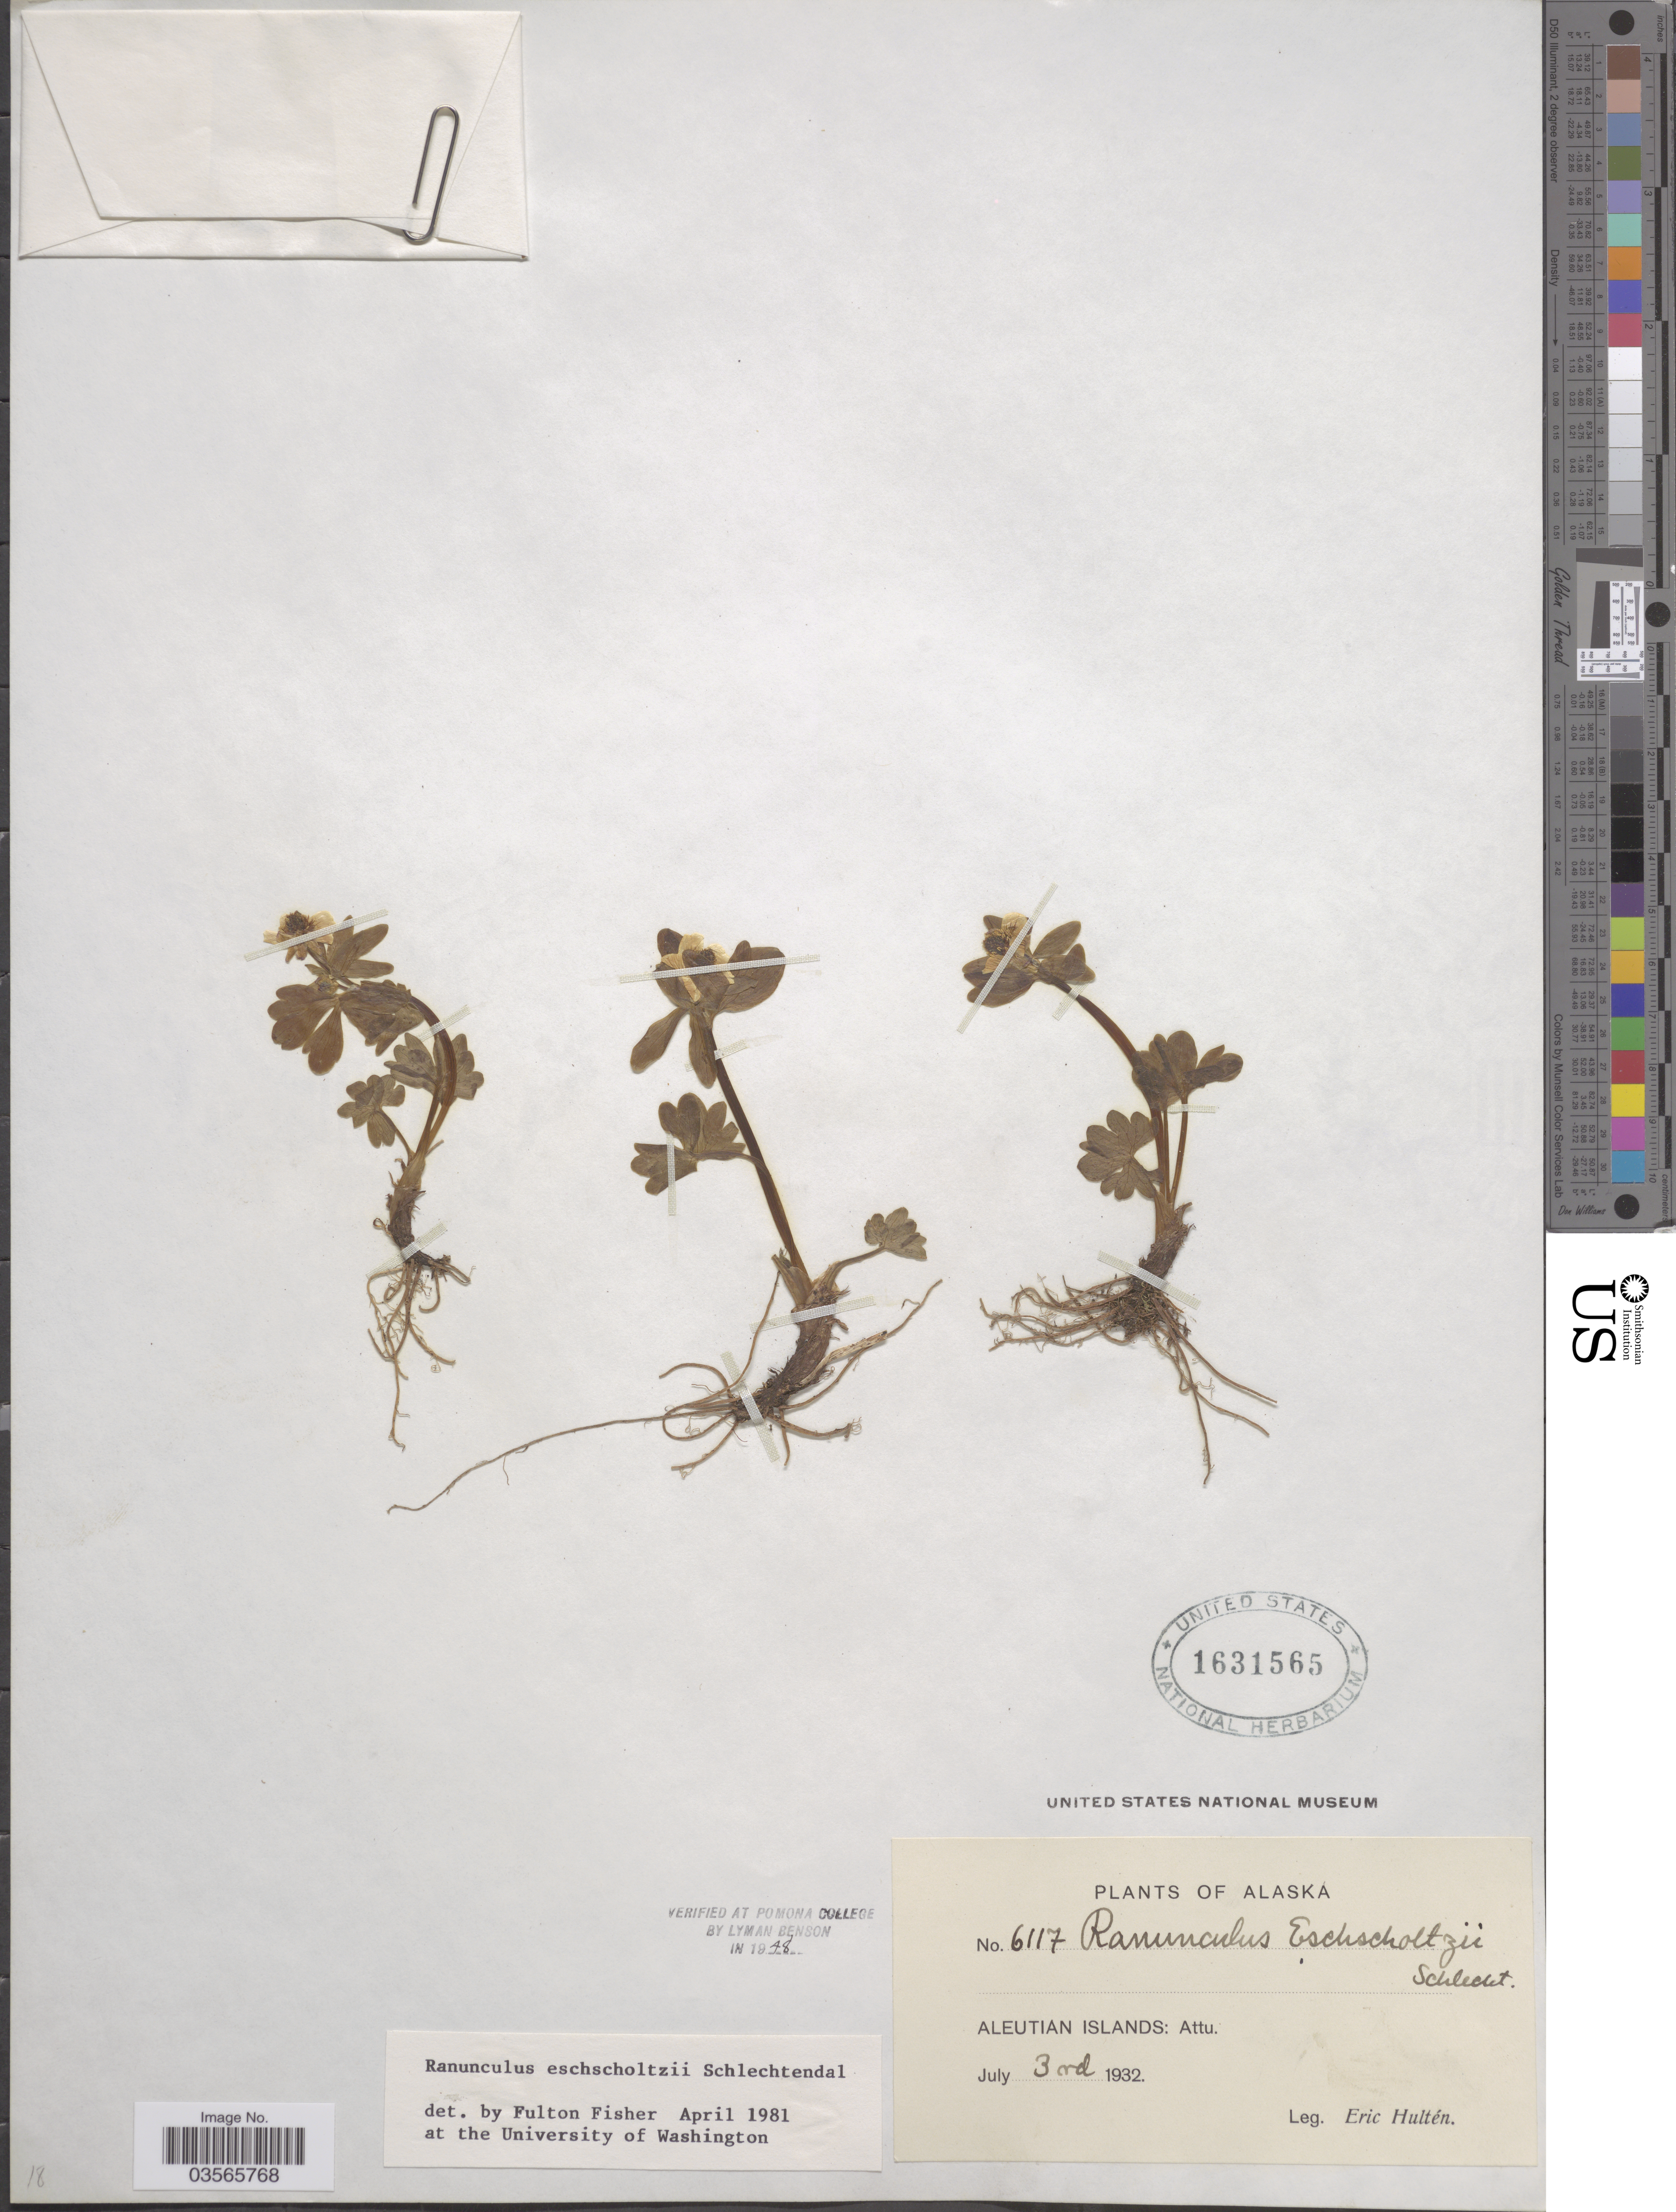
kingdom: Plantae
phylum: Tracheophyta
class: Magnoliopsida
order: Ranunculales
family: Ranunculaceae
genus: Ranunculus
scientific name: Ranunculus eschscholtzii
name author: Schltdl.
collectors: E. G. Hultén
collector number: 6117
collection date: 1932-07-03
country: United States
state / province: Alaska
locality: Aleutian Islands: Attu.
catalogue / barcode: US 1631565